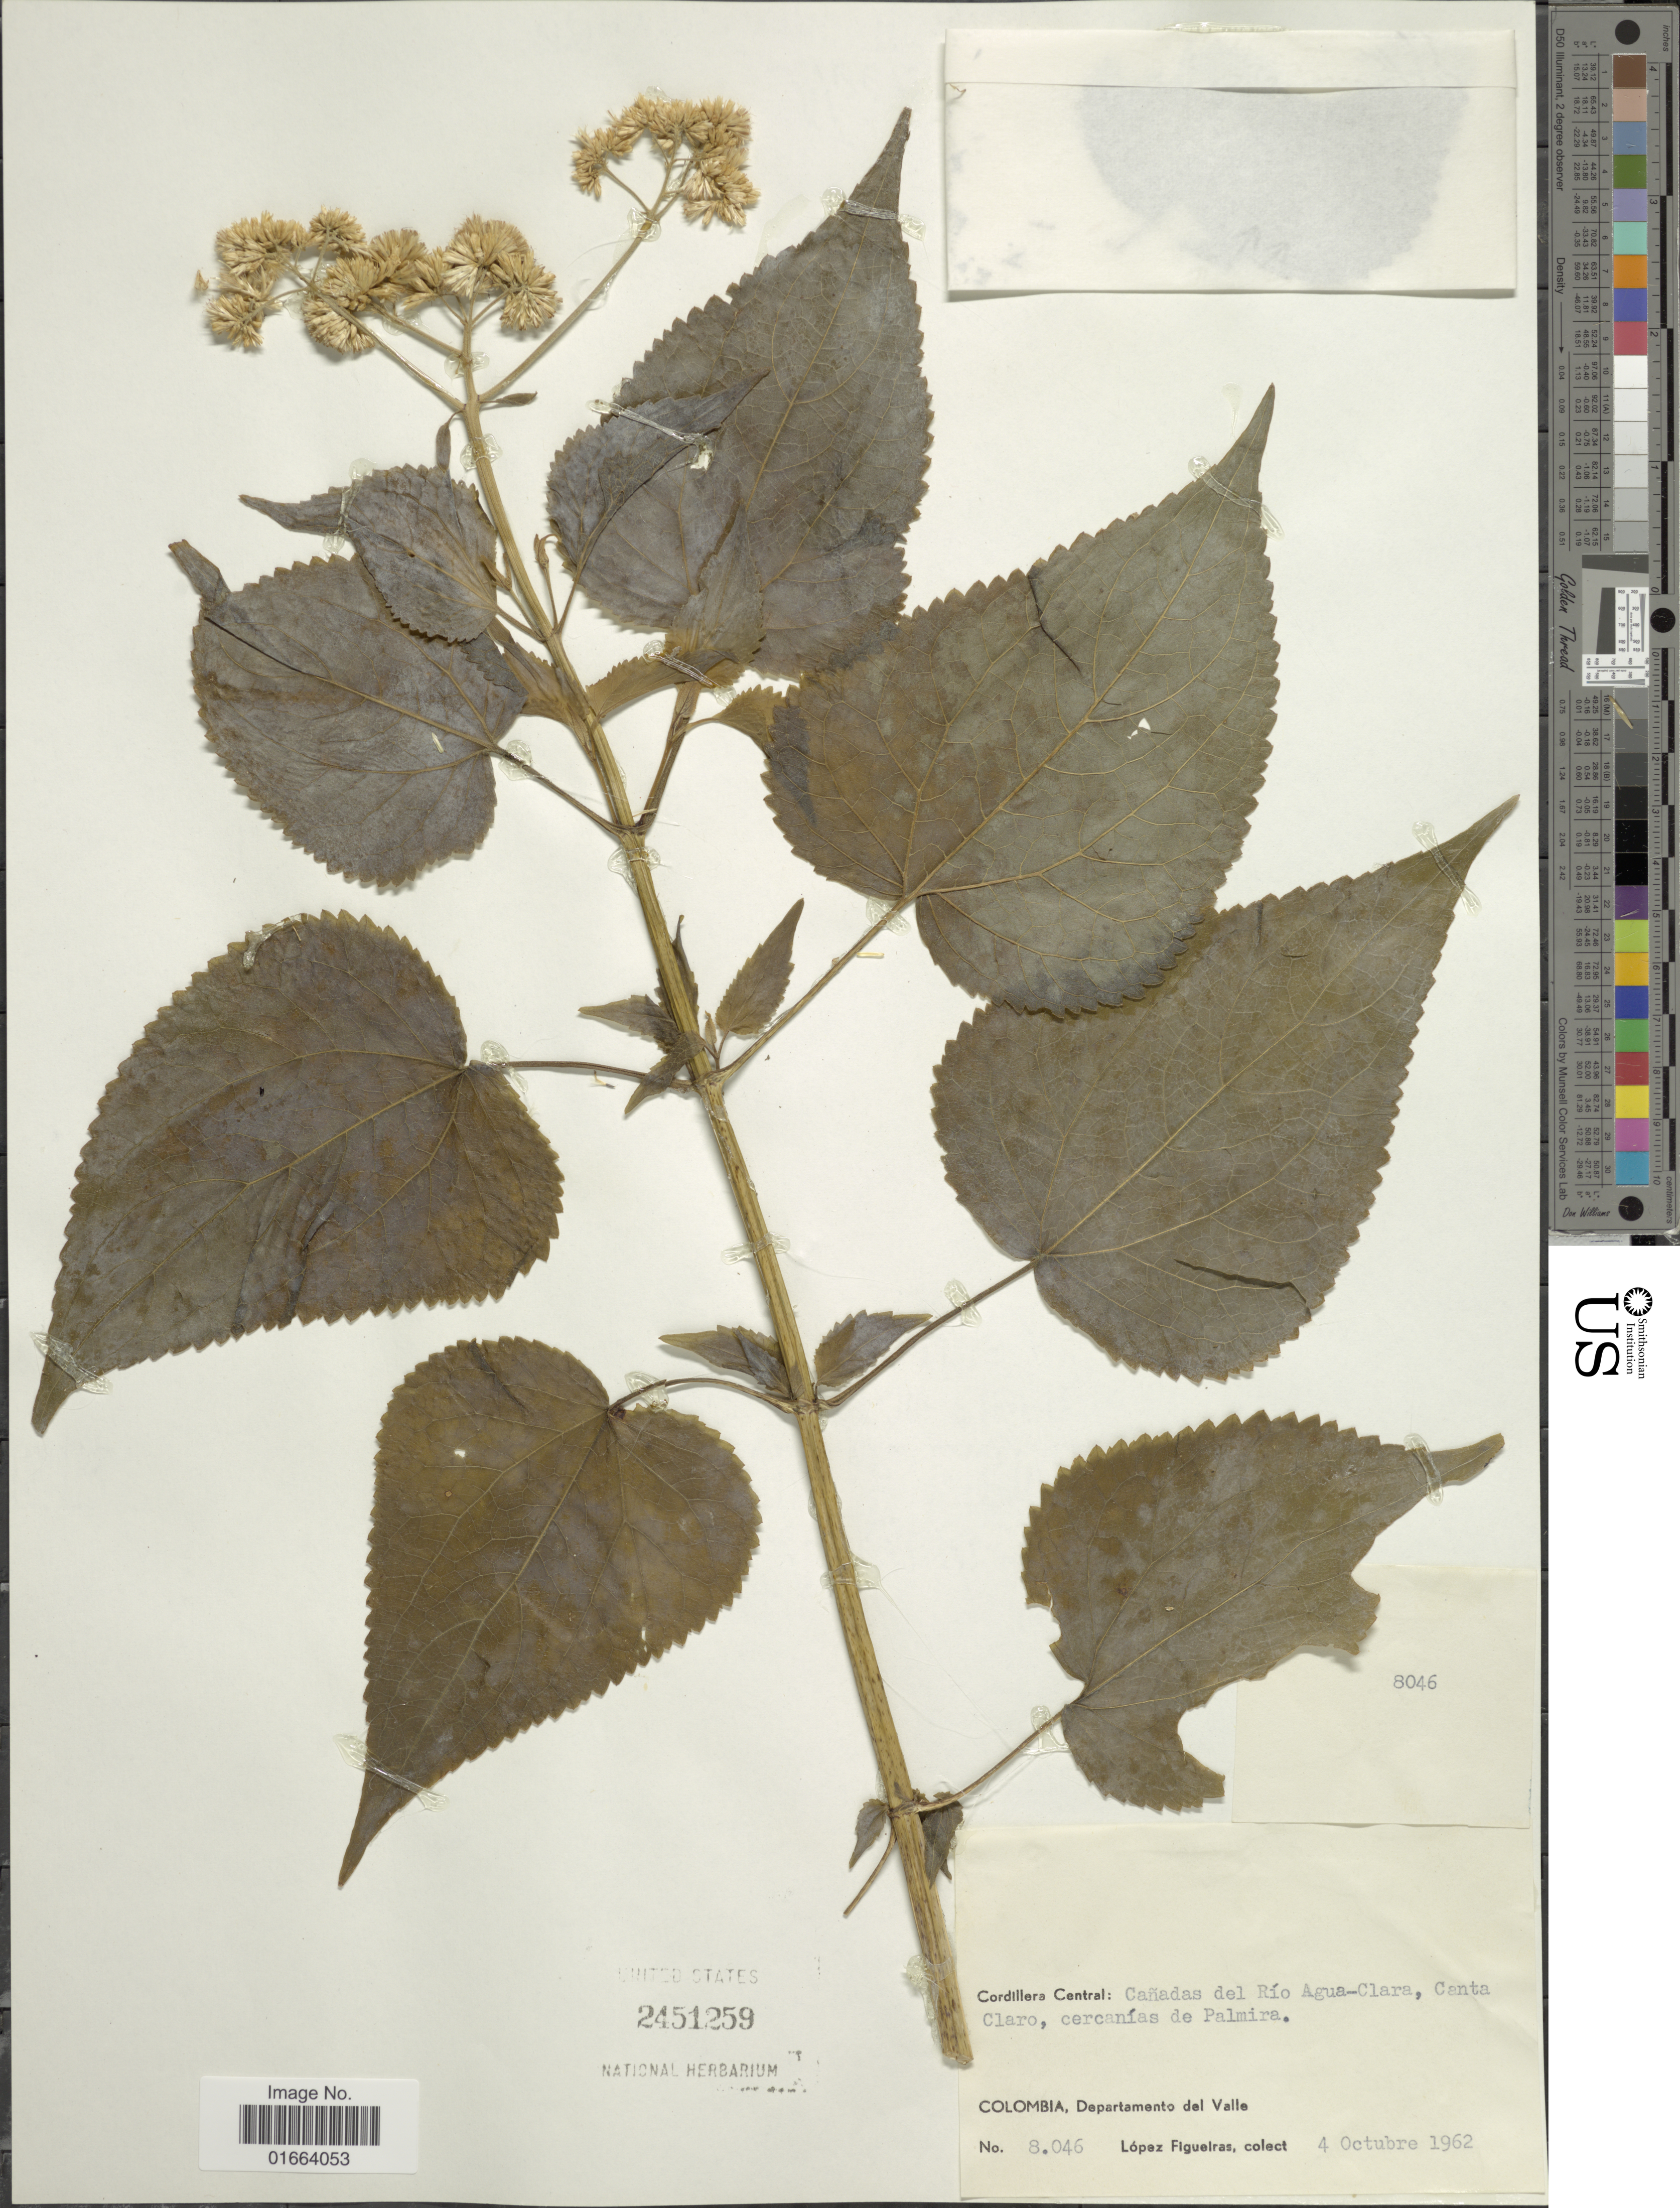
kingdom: Plantae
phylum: Tracheophyta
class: Magnoliopsida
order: Asterales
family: Asteraceae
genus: Critoniella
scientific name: Critoniella acuminata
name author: (Kunth) R.M. King & H. Rob.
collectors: M. López Figueiras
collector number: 8046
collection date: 1962-10-04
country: Colombia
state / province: Valle del Cauca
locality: Cordillera Central: Cañadas del Río Agua-Clara, Canta Claro, cercanías de Palmira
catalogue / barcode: US 2451259